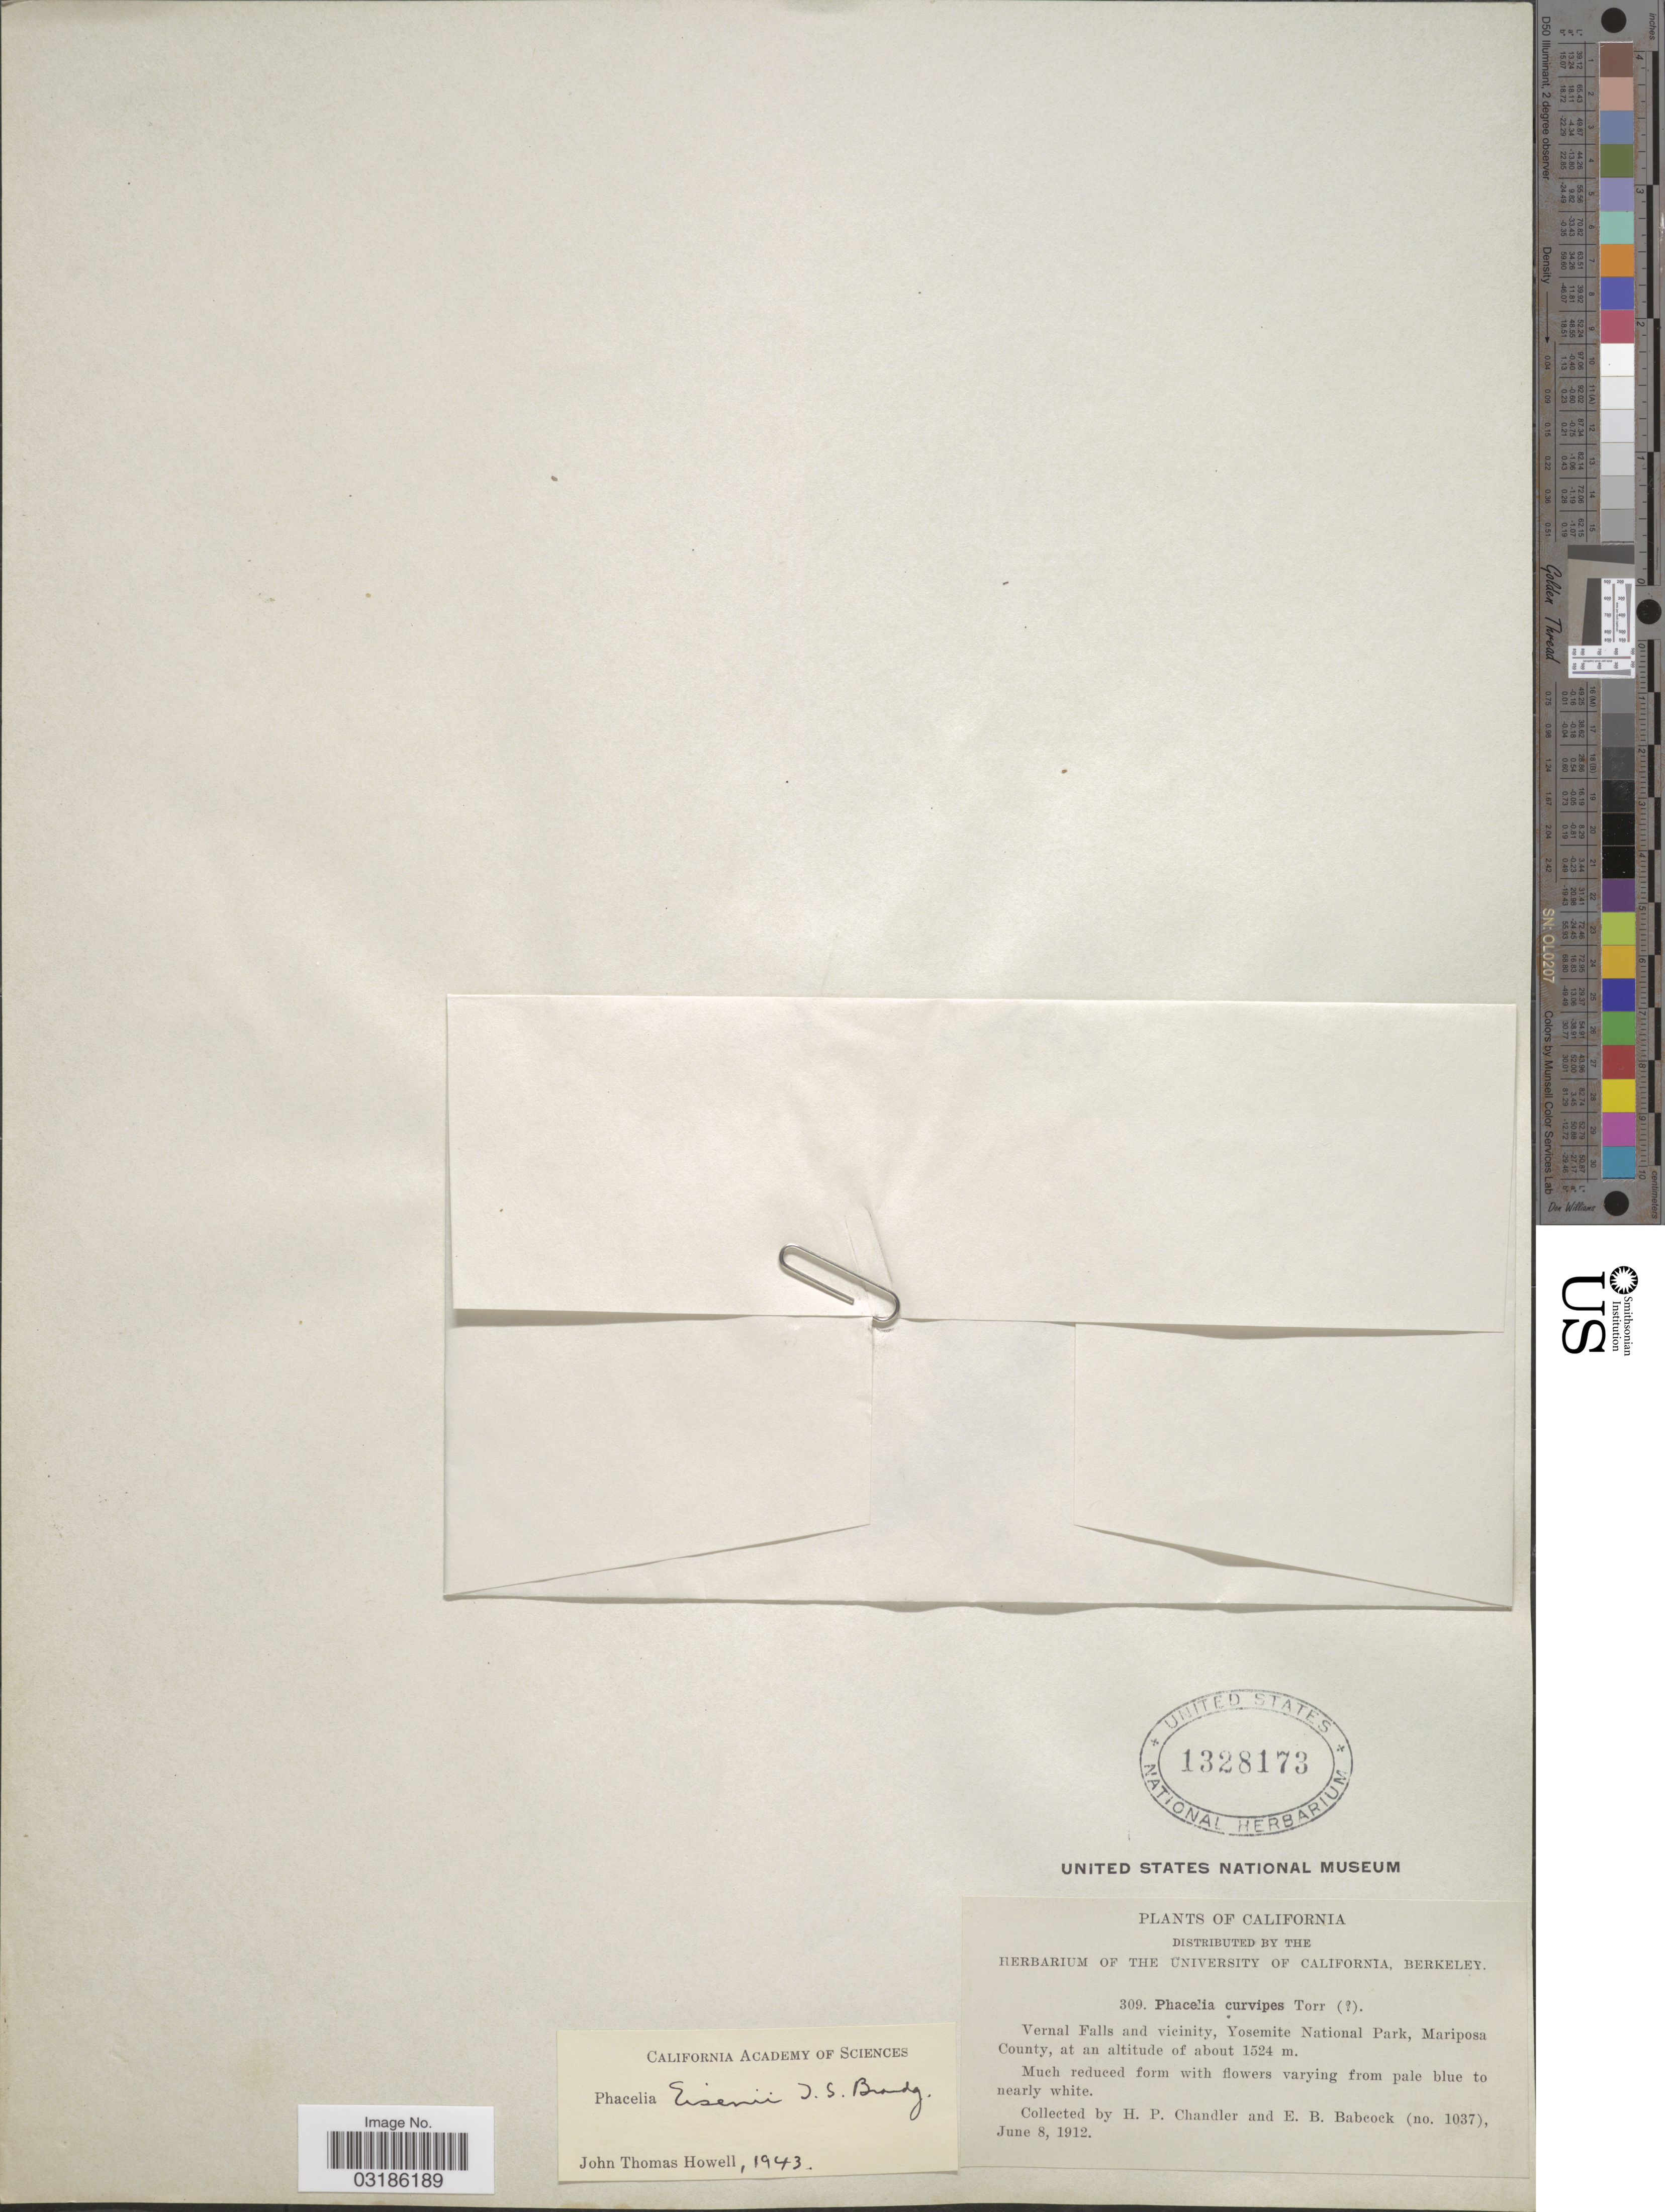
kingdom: Plantae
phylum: Tracheophyta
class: Magnoliopsida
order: Boraginales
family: Hydrophyllaceae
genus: Phacelia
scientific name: Phacelia eisenii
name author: Brandegee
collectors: H. Chandler & E. B. Babcock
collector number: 1037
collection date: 1912-06-08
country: United States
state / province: California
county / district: Mariposa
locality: Vernal Falls and vicinity, Yosemite National Park,Mariposa County.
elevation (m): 1524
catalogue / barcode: US 1328173